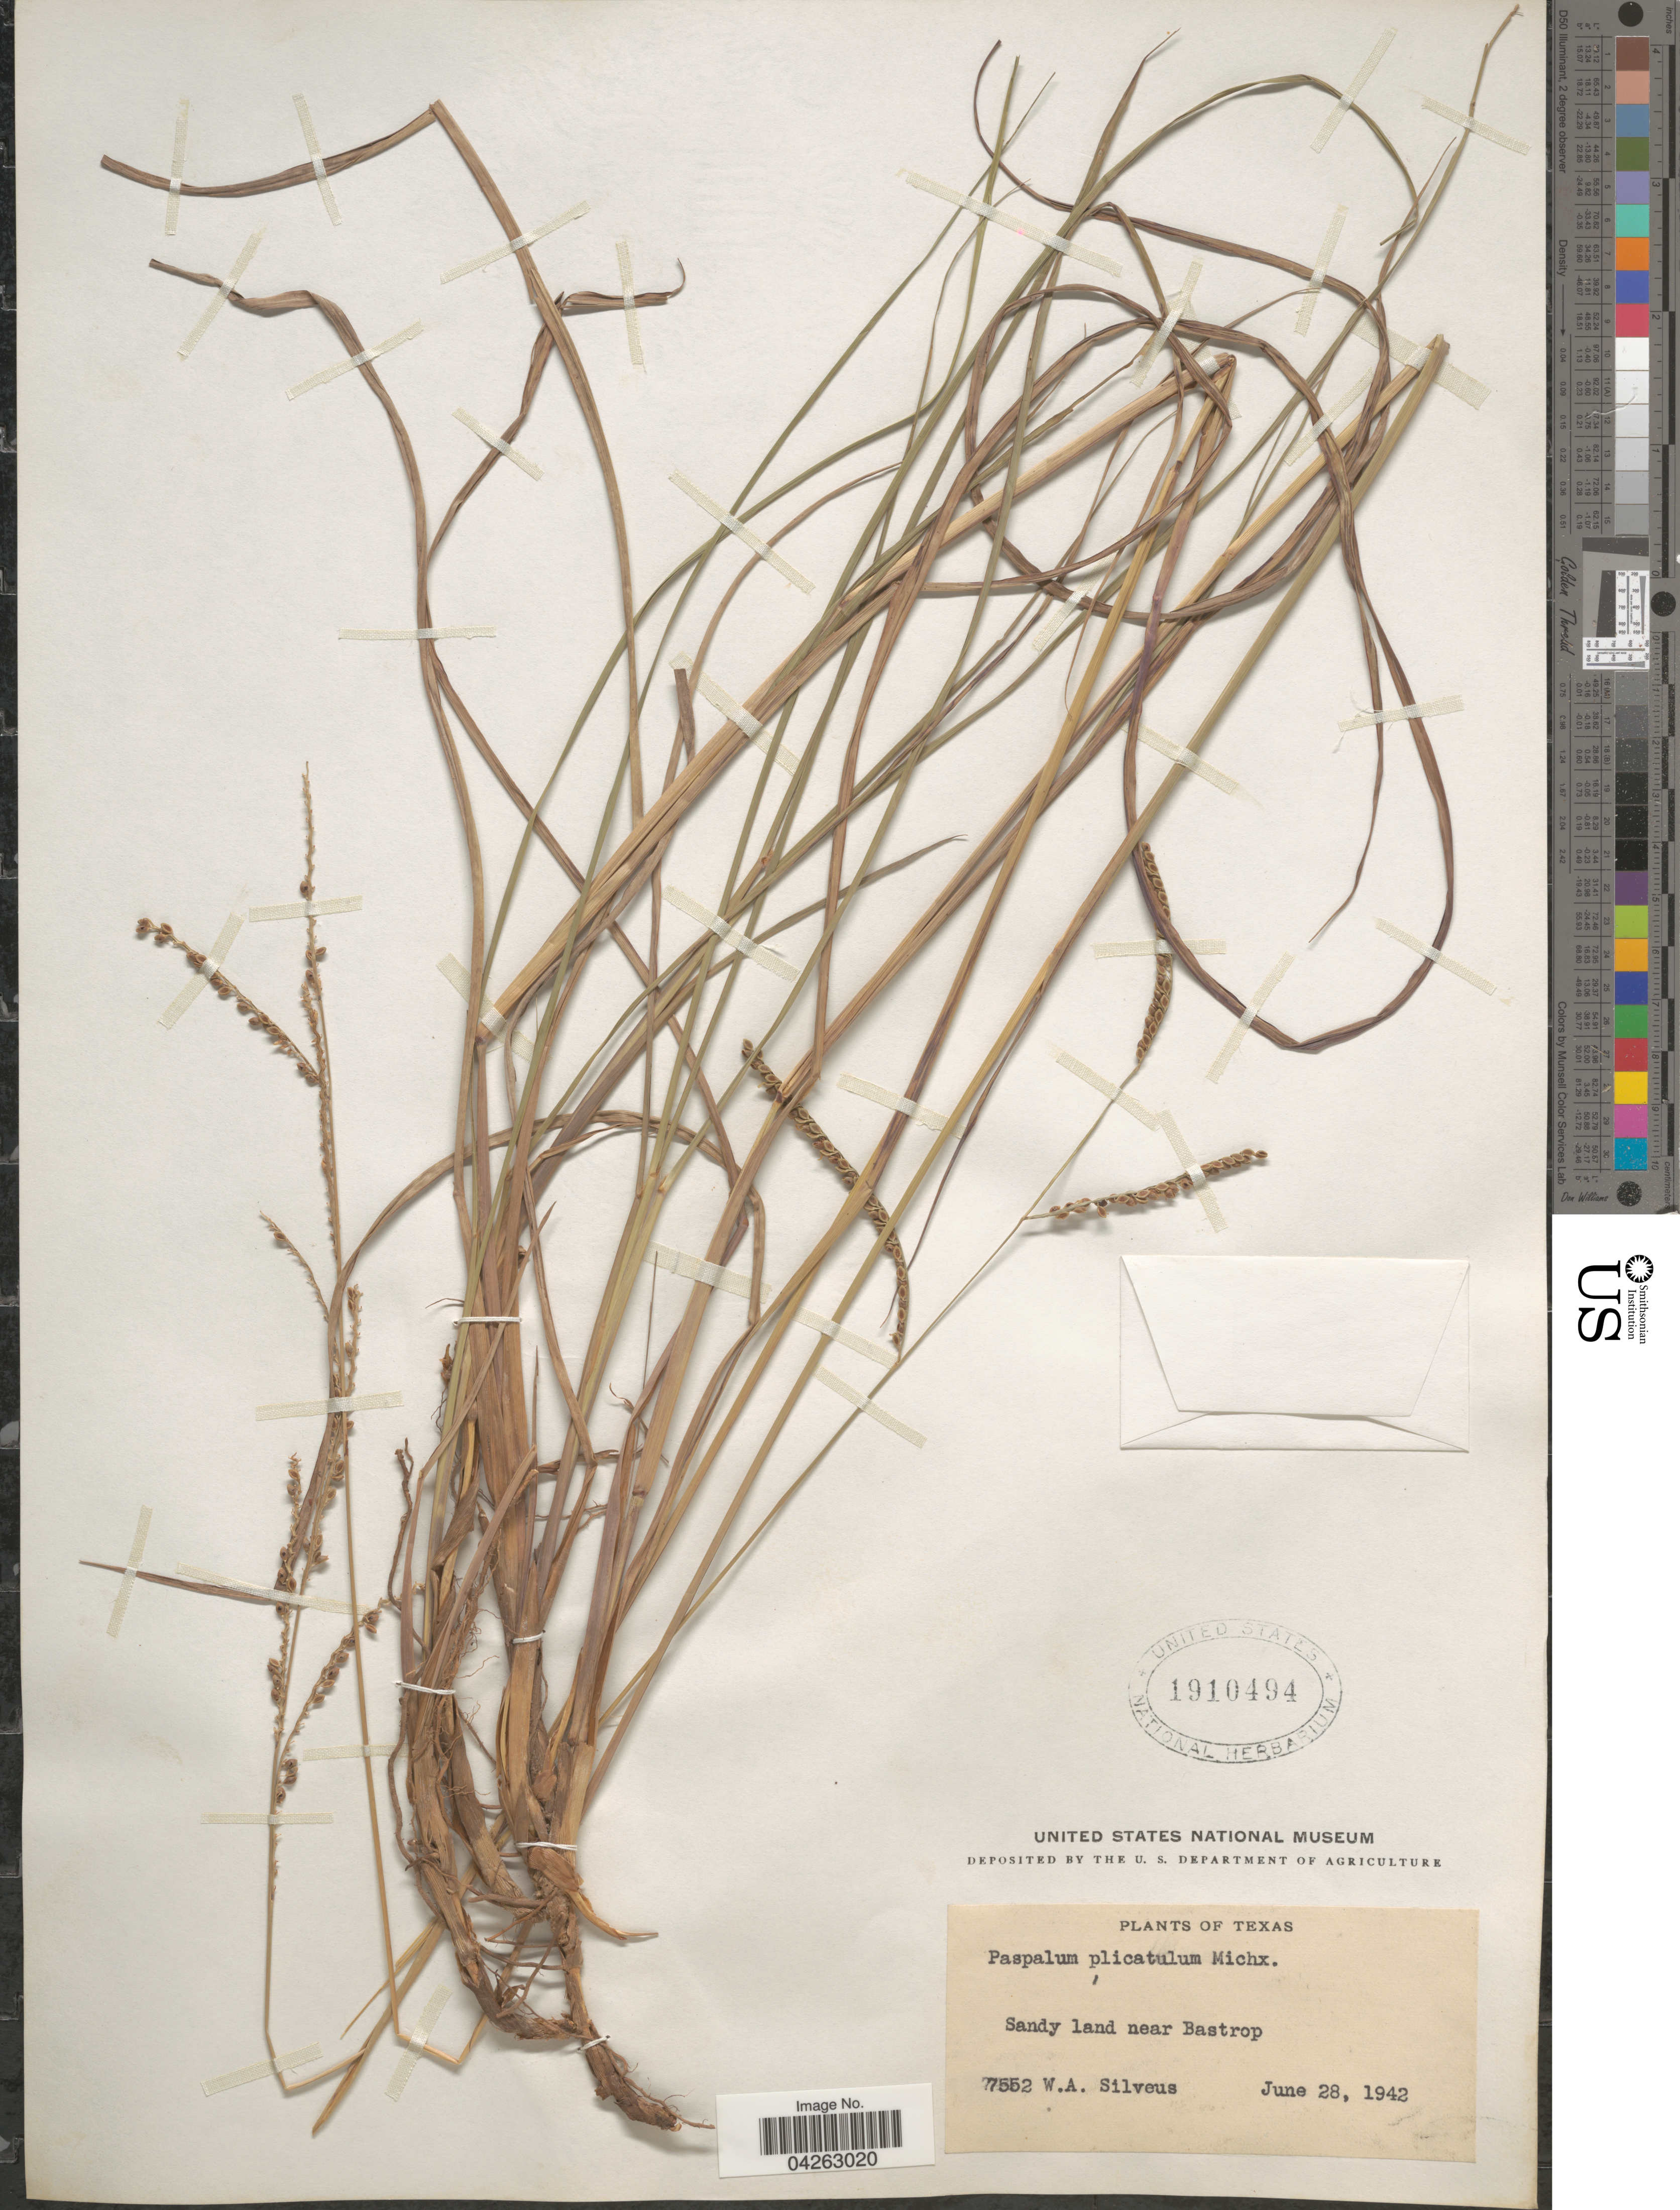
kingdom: Plantae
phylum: Tracheophyta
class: Liliopsida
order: Poales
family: Poaceae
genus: Paspalum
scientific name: Paspalum plicatulum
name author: Michx.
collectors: W. Silveus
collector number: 7552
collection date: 1942-06-28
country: United States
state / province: Texas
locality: Sandy land near Bastrop.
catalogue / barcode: US 1910494